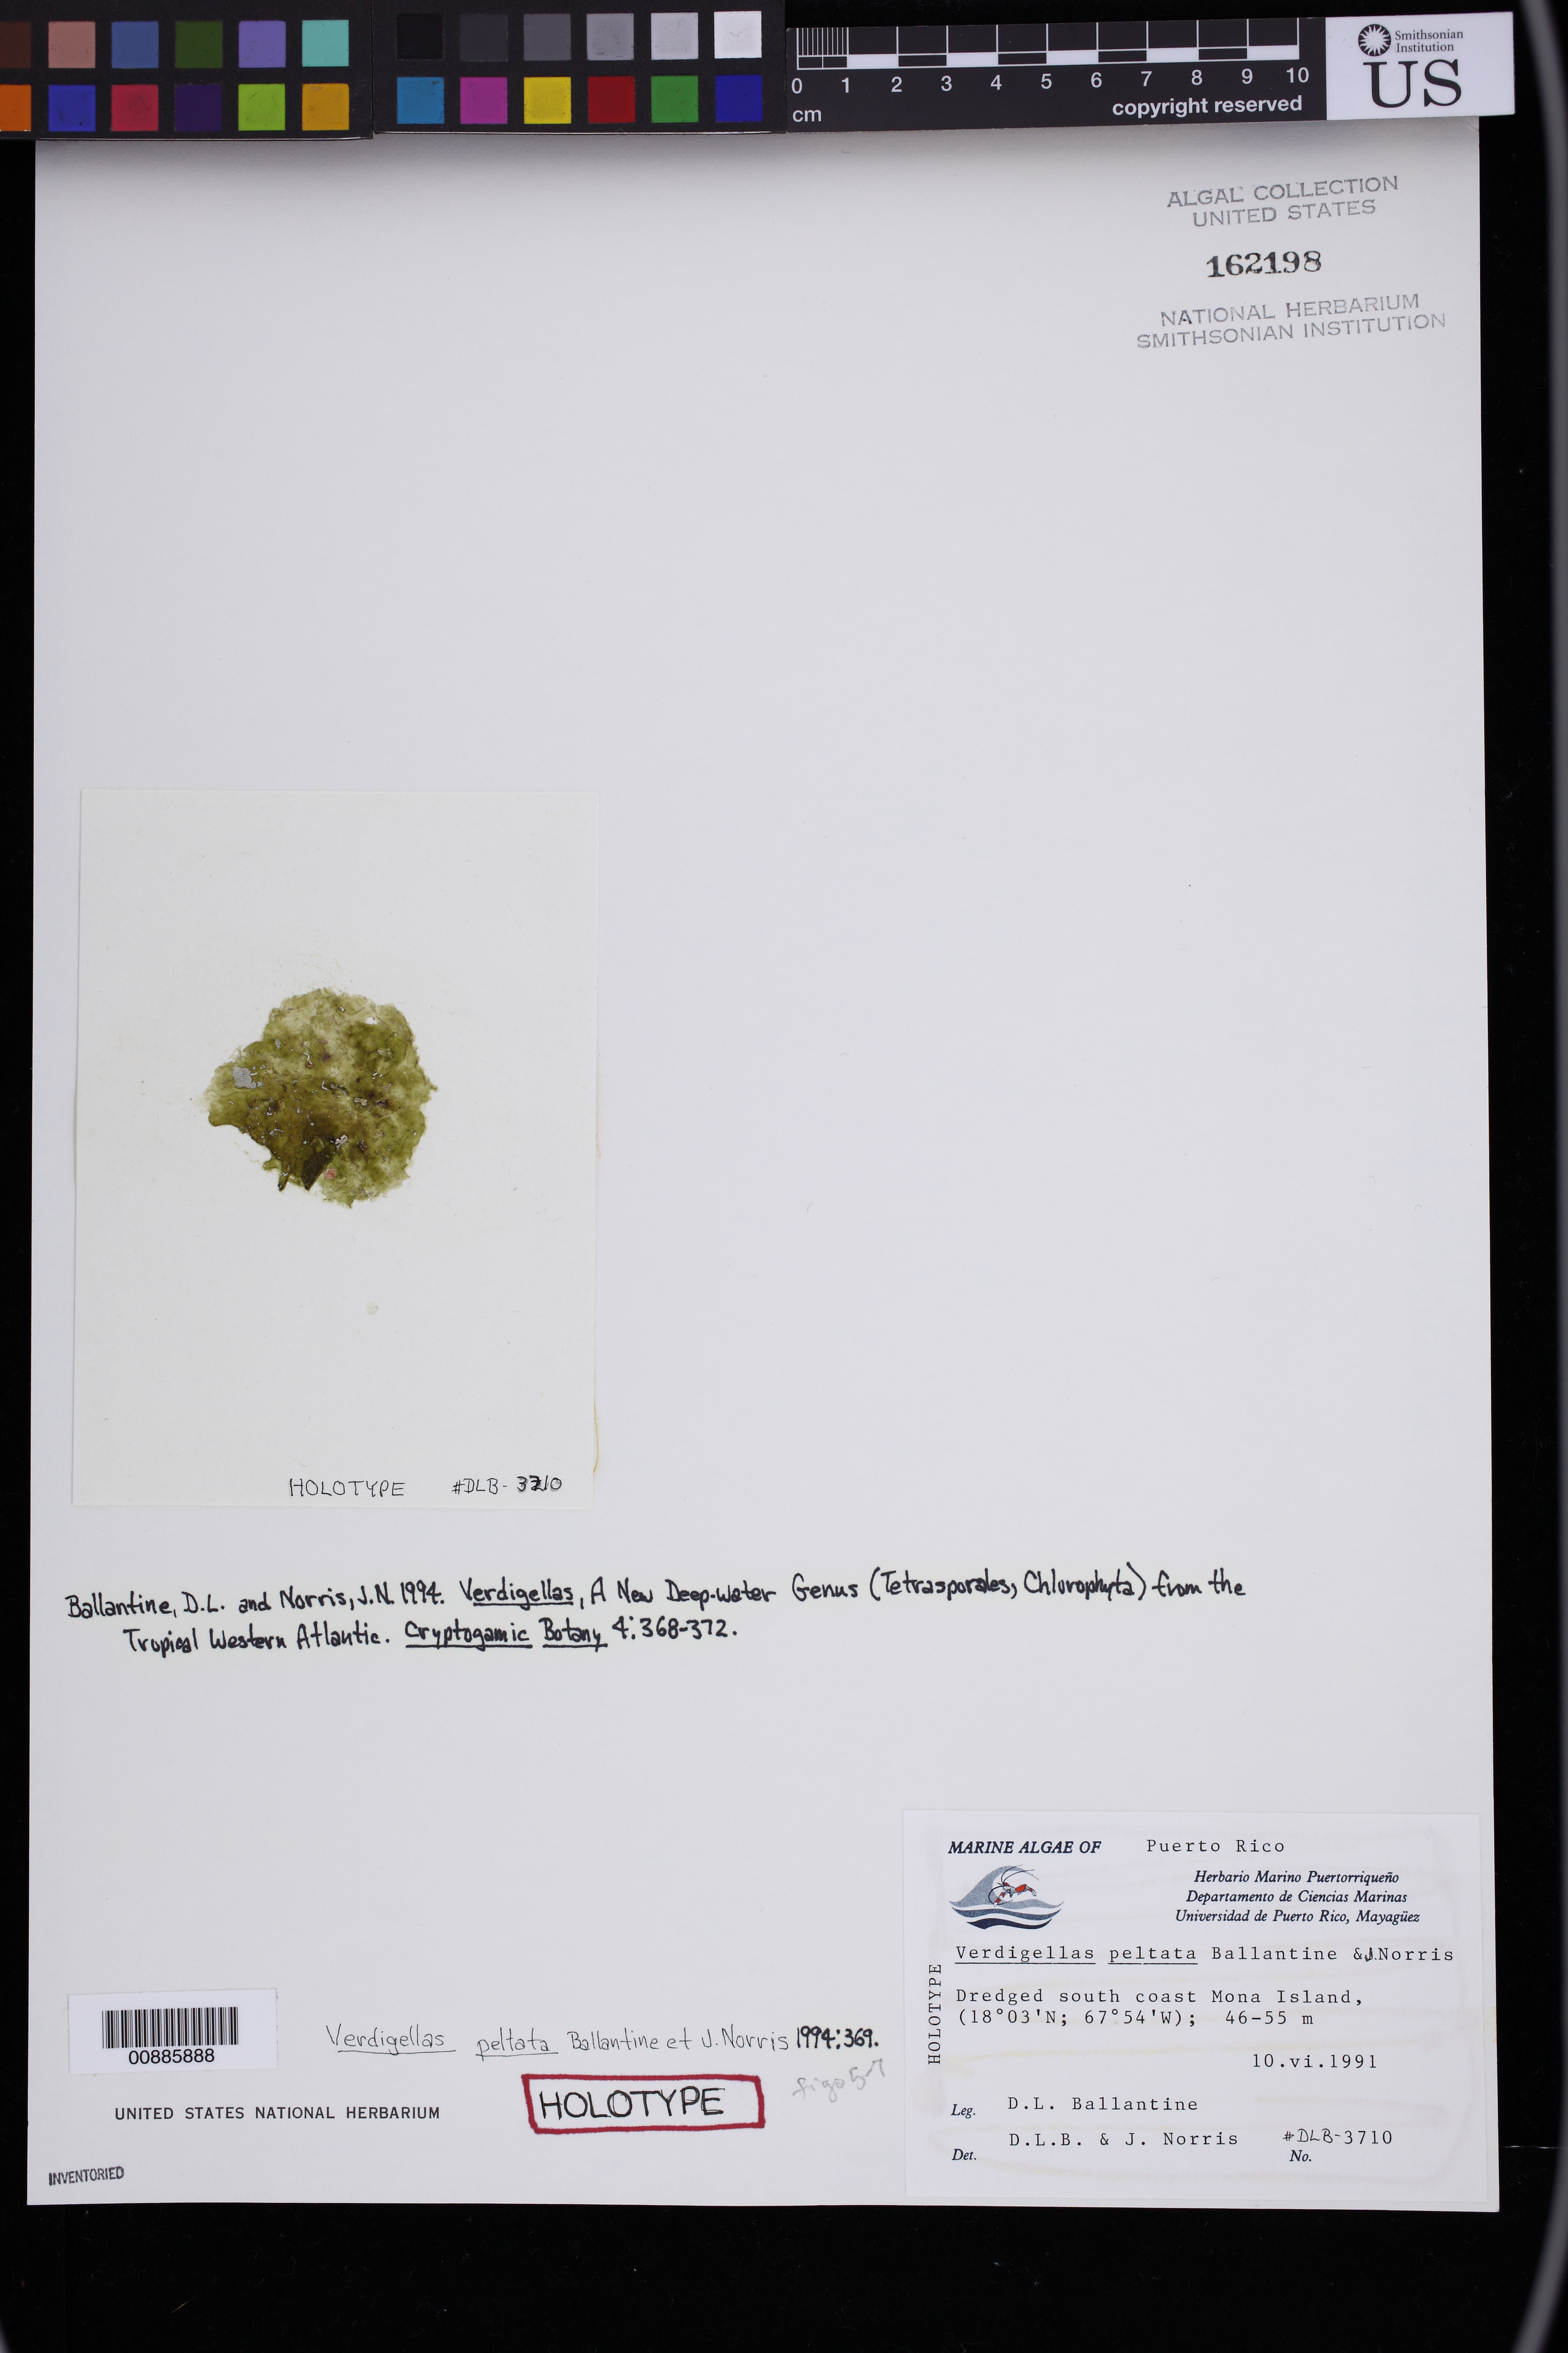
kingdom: Plantae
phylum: Chlorophyta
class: Prasinophyceae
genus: Verdigellas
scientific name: Verdigellas peltata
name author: D.L. Ballant. & J.N. Norris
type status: Holotype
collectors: D.L. Ballantine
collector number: DLB 3710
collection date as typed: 10 Jun 1991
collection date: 1991-06-10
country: Puerto Rico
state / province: Mayaguez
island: Isla de Mona (Mona Island)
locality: South coast of island.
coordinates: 18 03' N, 67 54' W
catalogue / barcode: US 162198